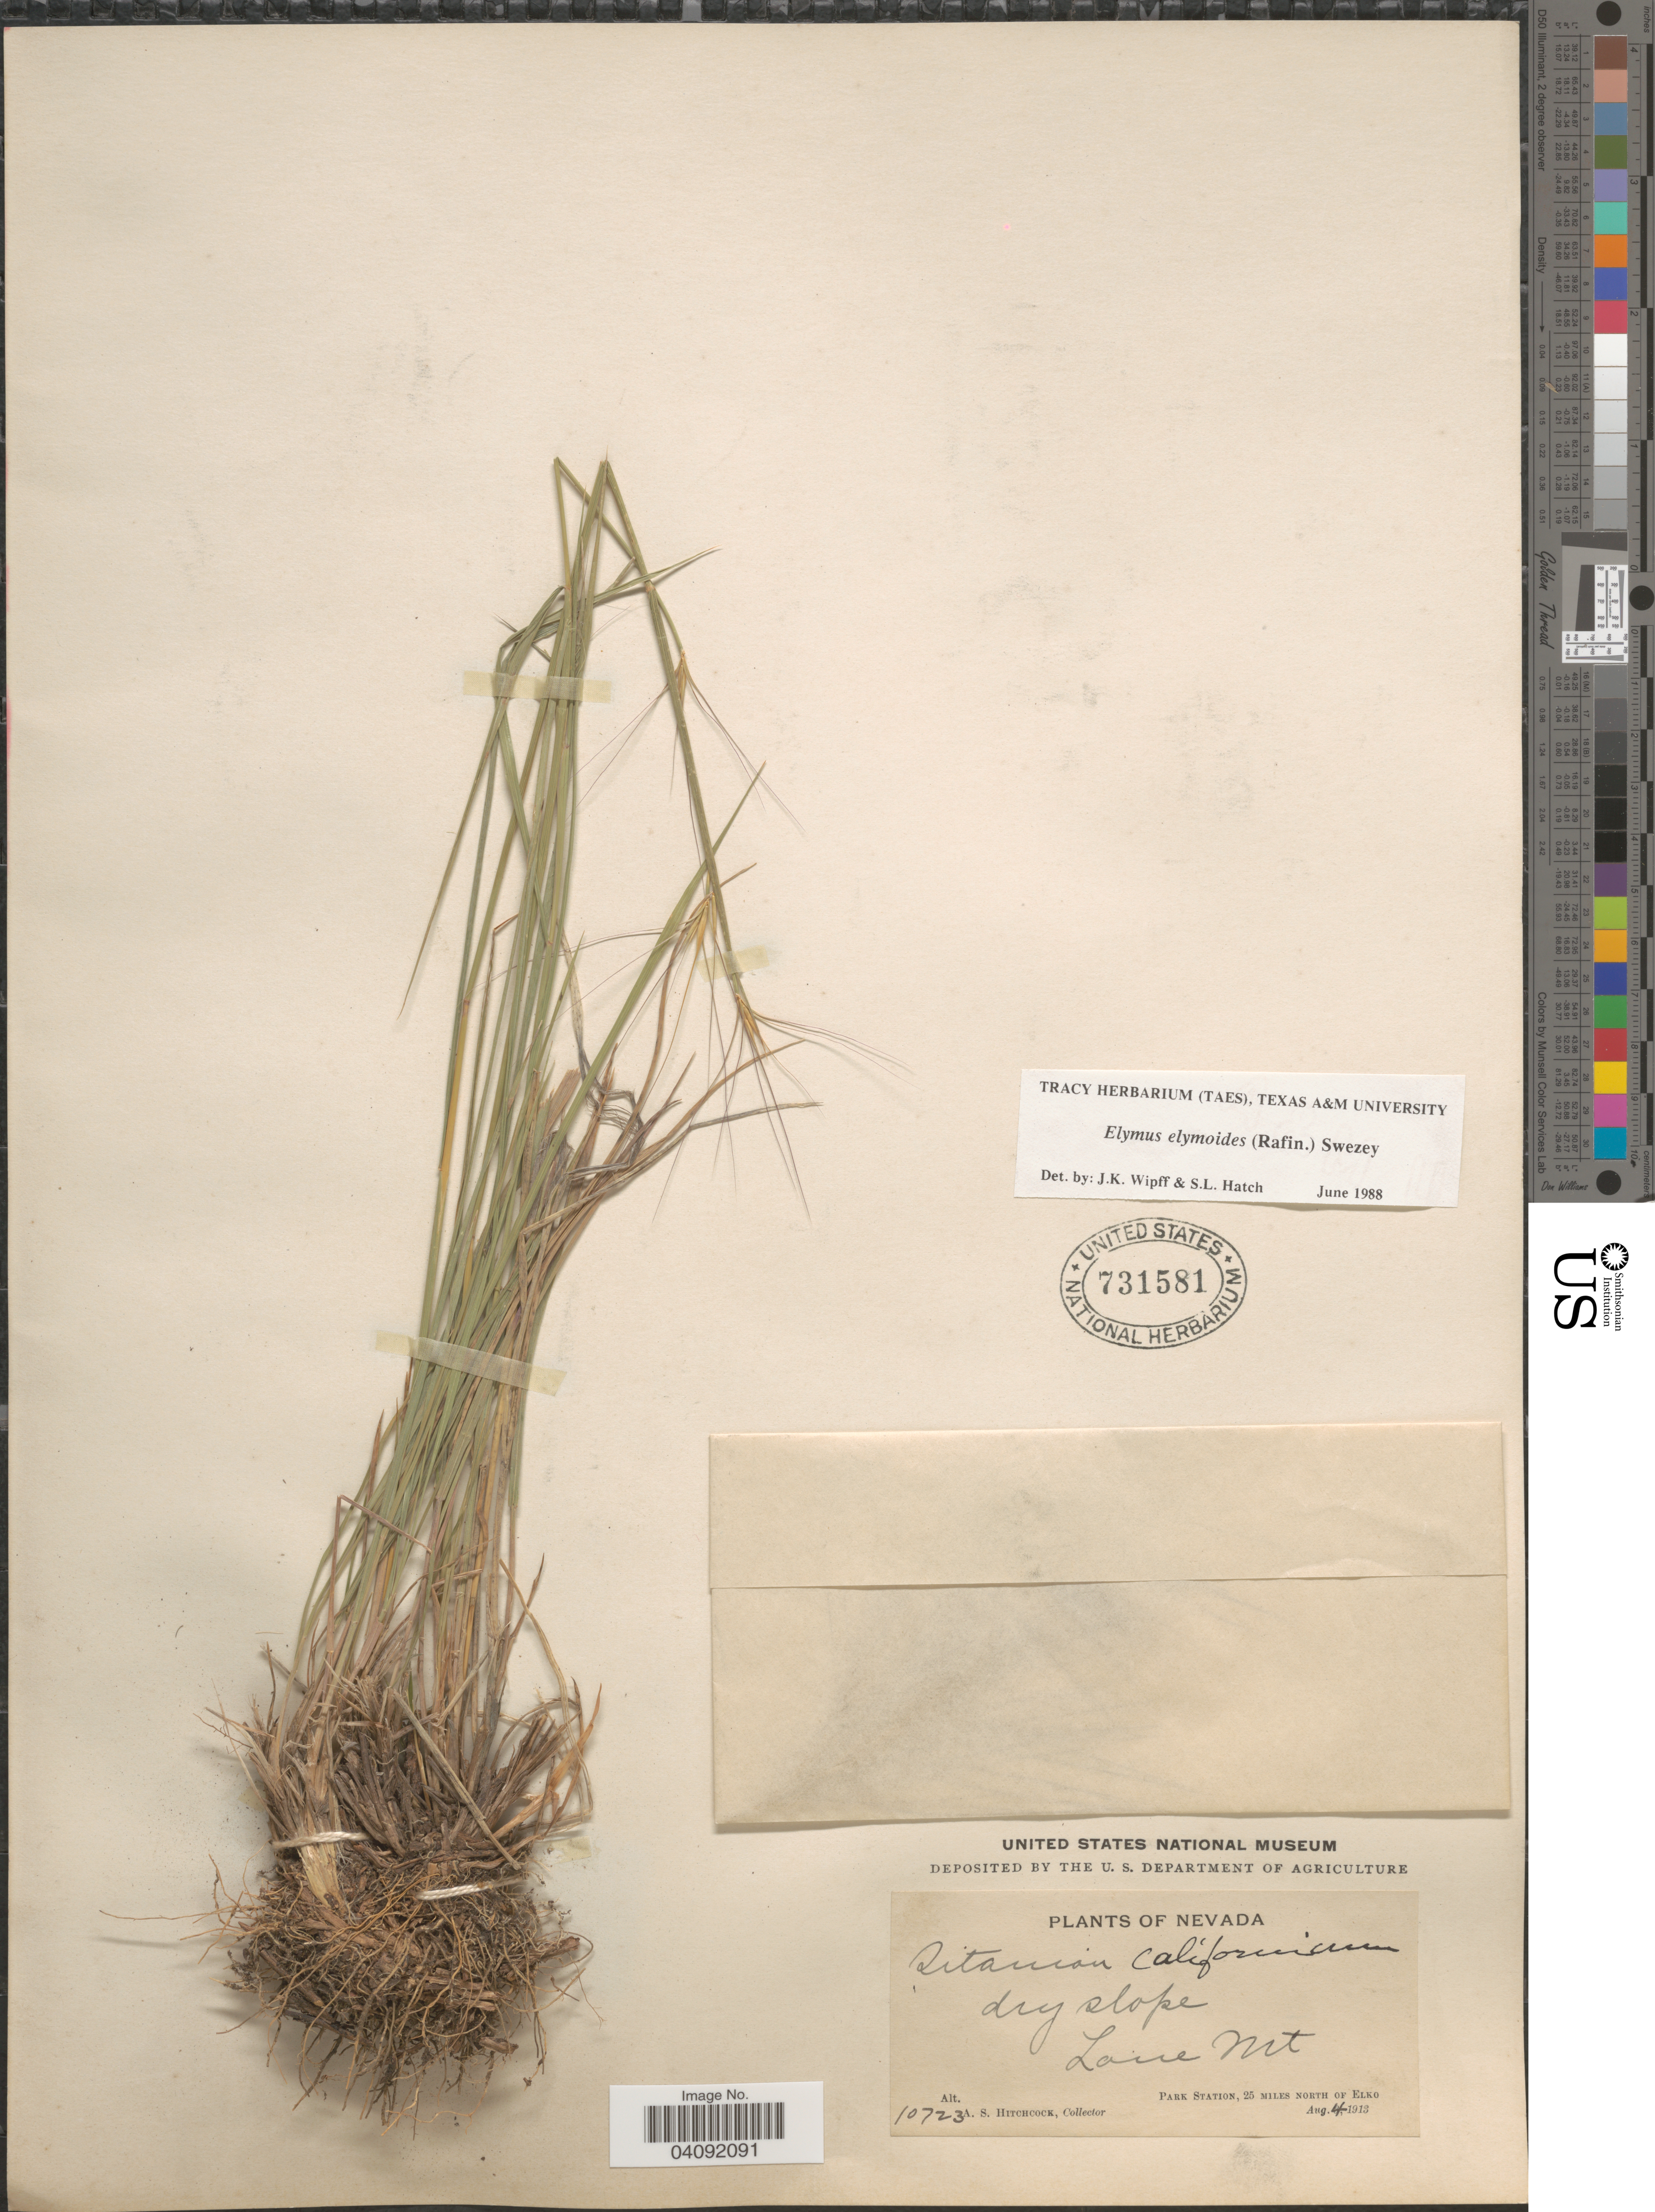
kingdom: Plantae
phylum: Tracheophyta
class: Liliopsida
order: Poales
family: Poaceae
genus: Elymus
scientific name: Elymus elymoides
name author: (Raf.) Swezey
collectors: A. S. Hitchcock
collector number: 10723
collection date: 1913-08-04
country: United States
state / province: Nevada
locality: Dry slope. Lone Mt. Park Station, 25 miles North of Elko.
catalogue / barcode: US 731581